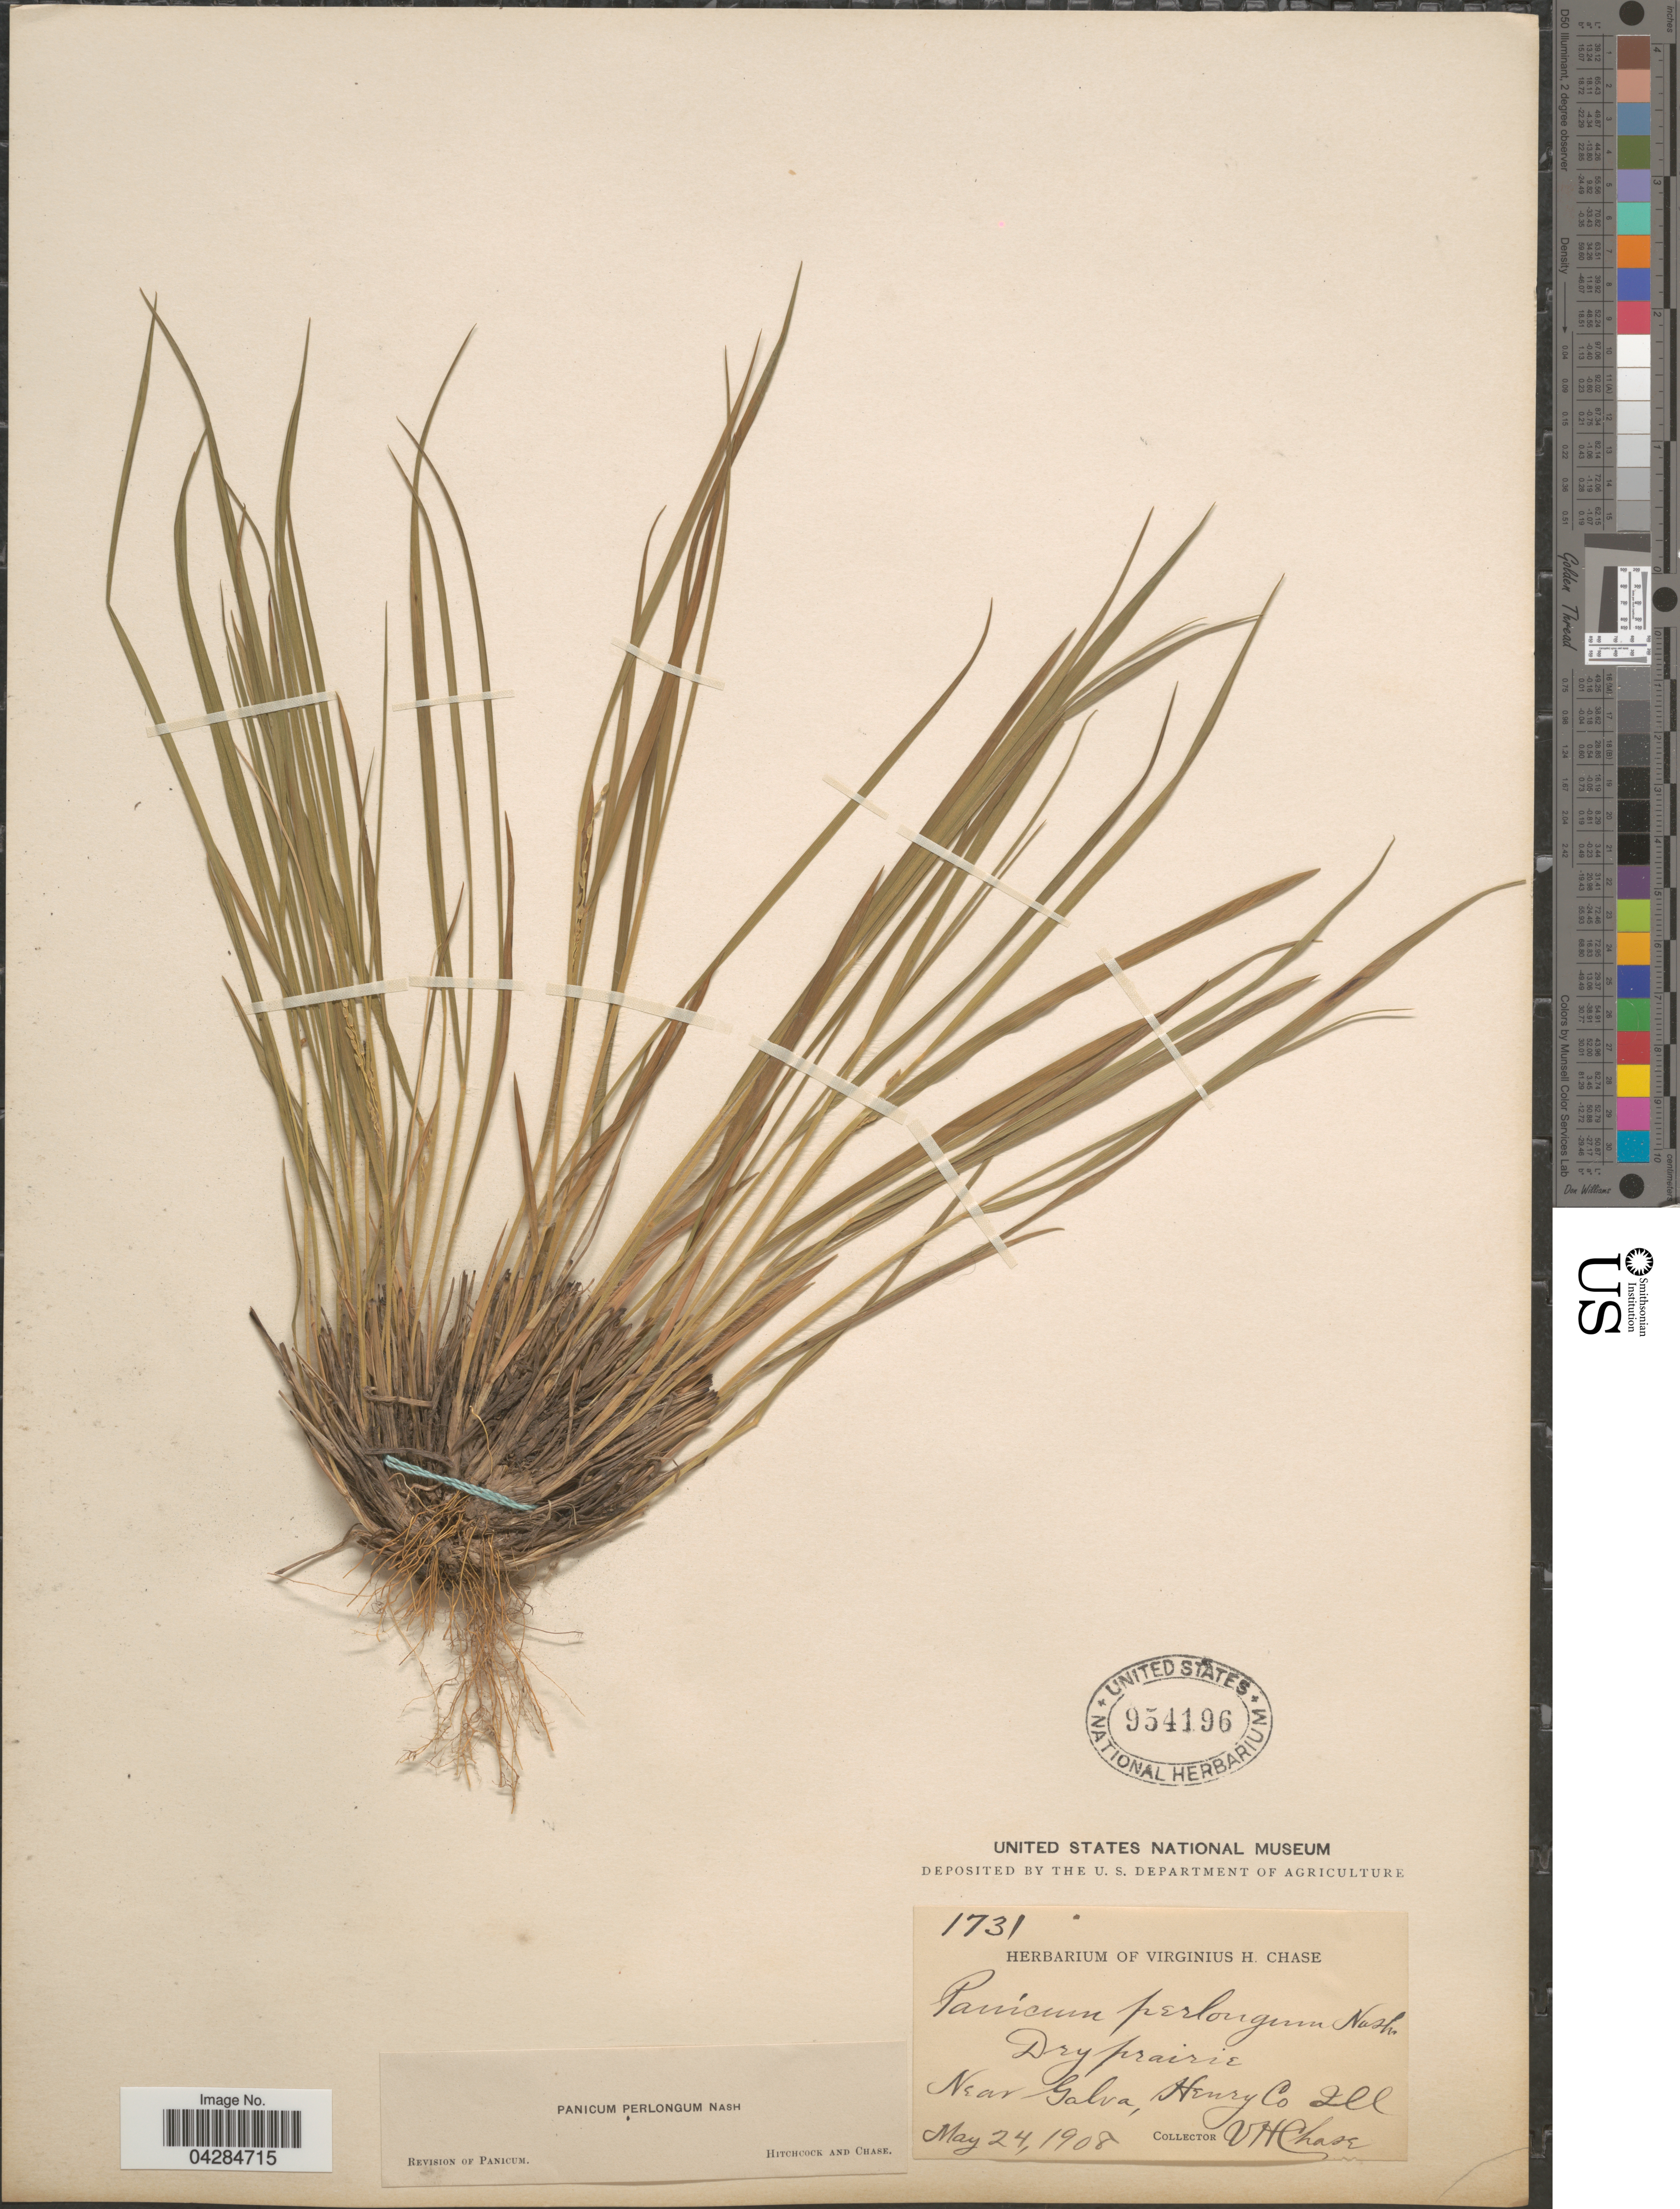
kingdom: Plantae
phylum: Tracheophyta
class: Liliopsida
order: Poales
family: Poaceae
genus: Dichanthelium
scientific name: Dichanthelium perlongum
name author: (Nash) Freckmann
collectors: V. H. Chase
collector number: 1731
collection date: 1908-05-24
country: United States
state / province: Illinois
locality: Near Galva, Henry Co.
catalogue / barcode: US 954196